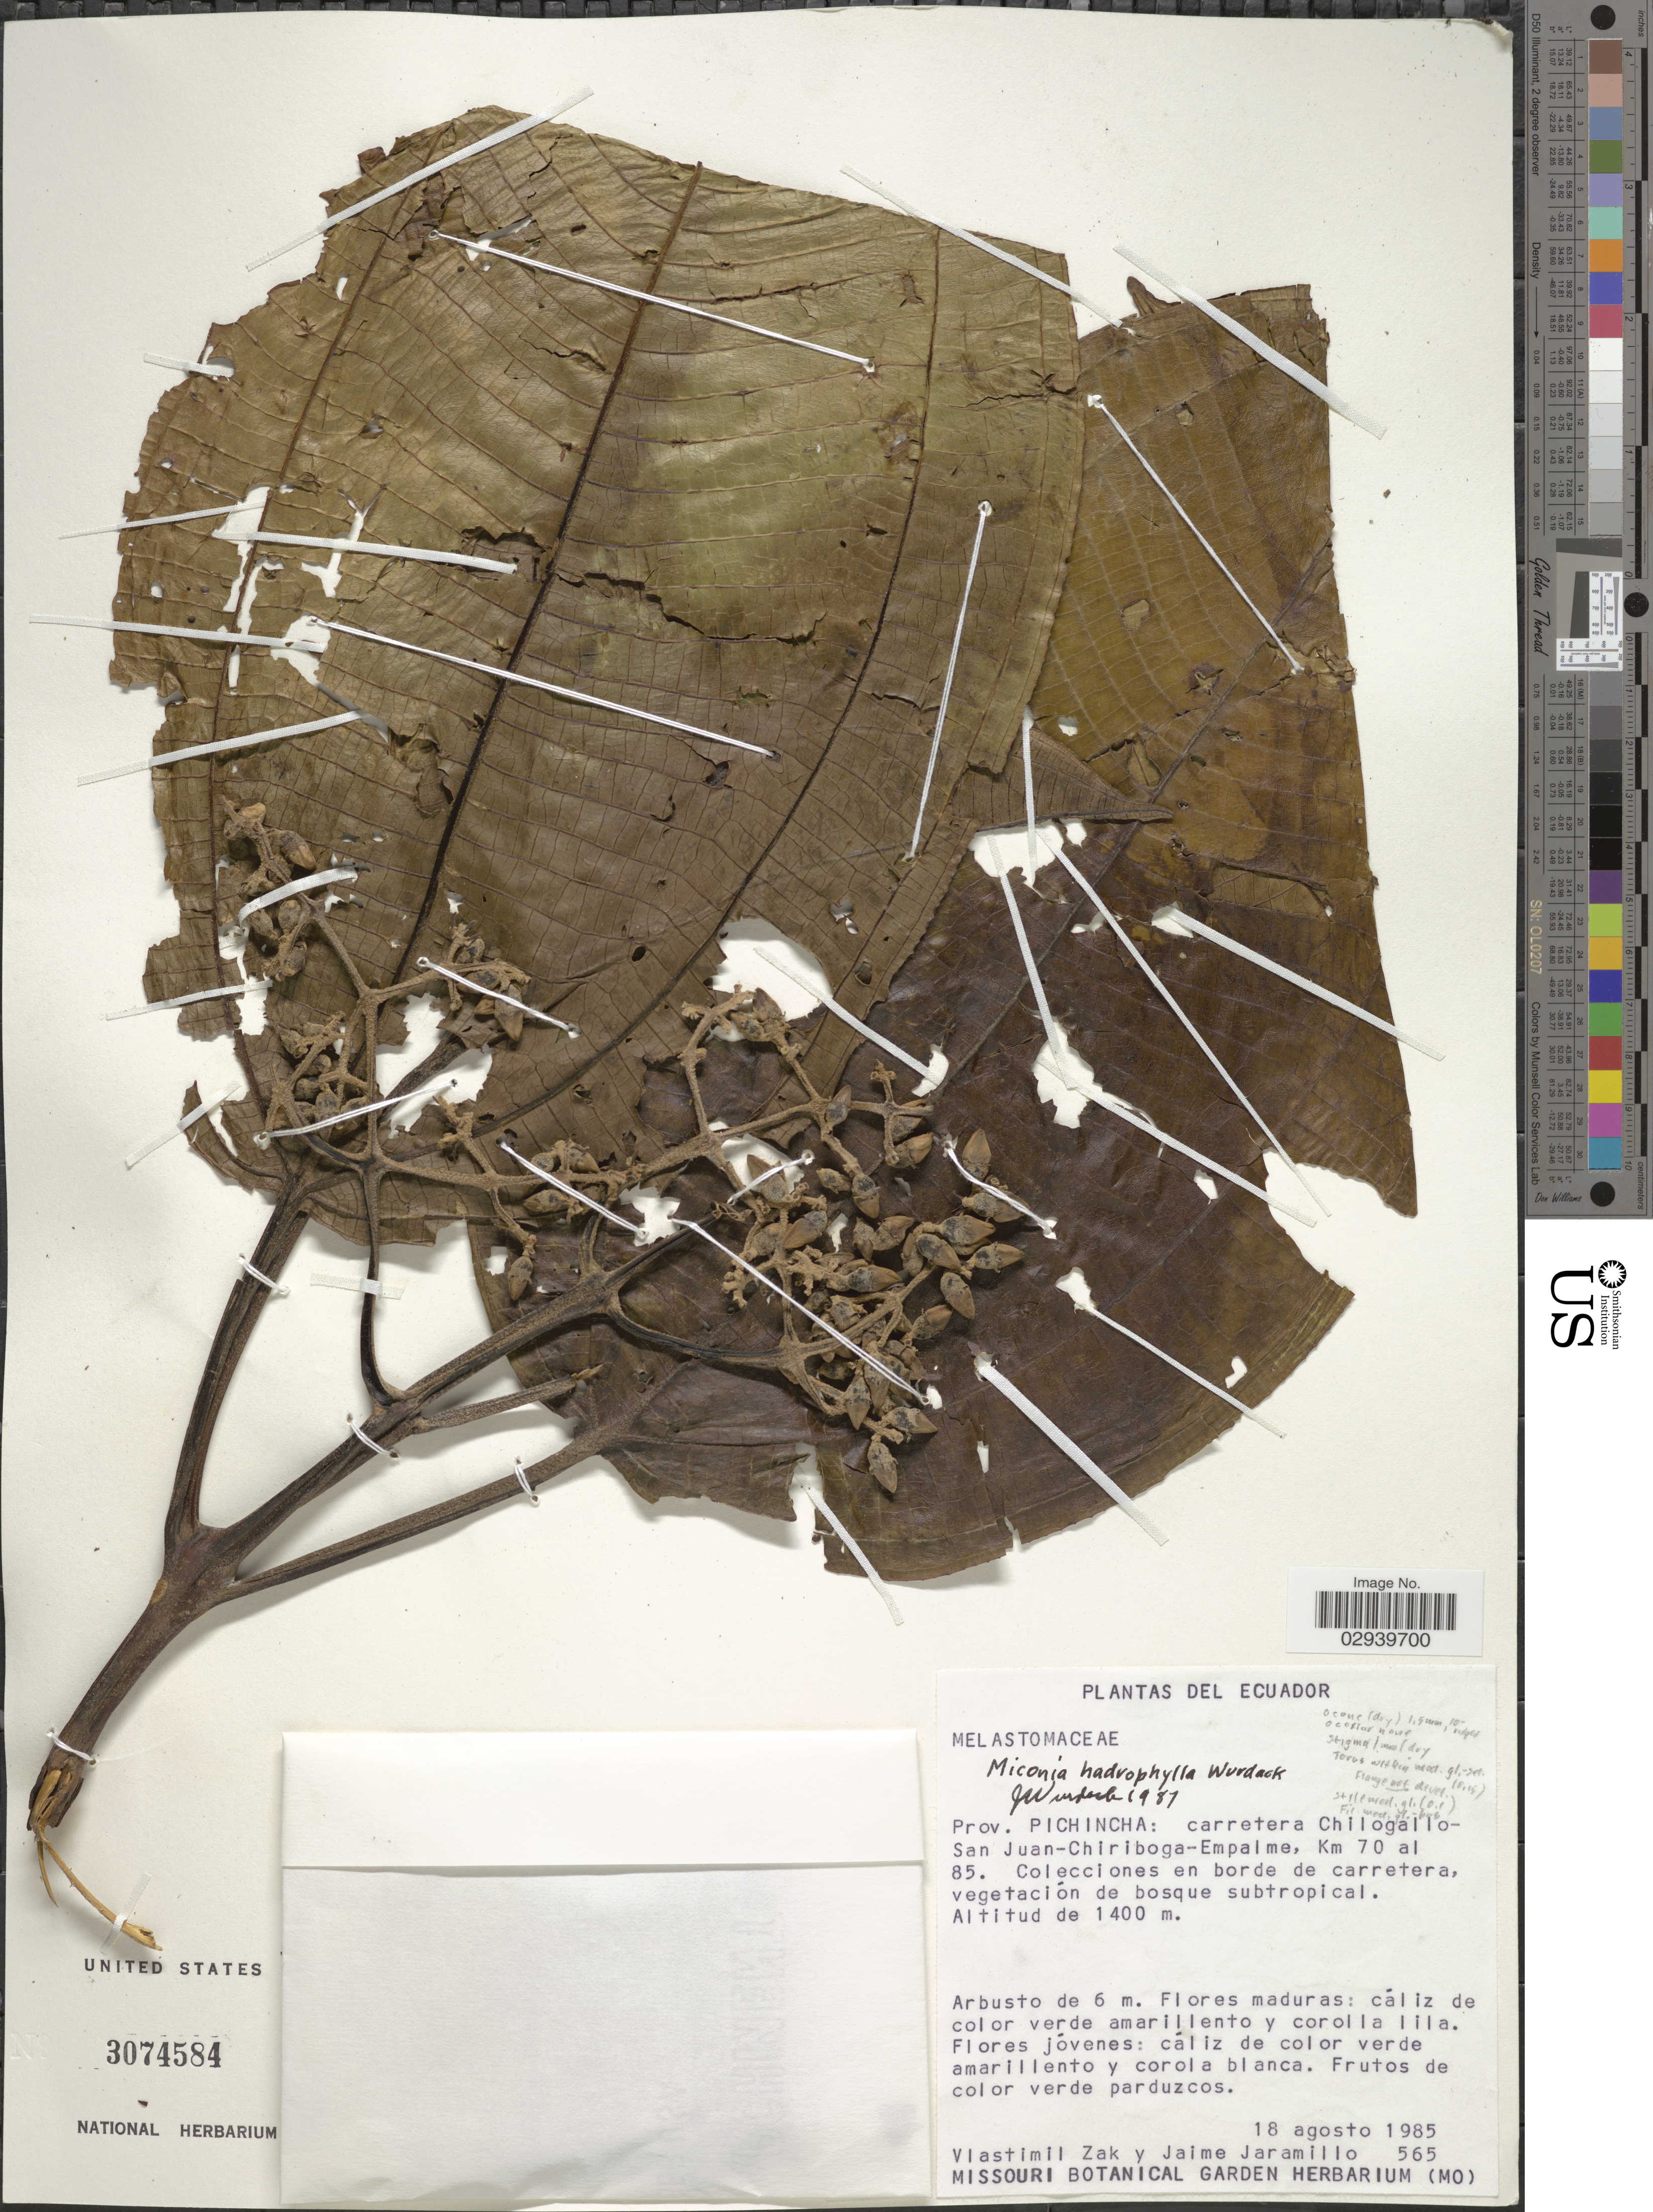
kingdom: Plantae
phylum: Tracheophyta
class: Magnoliopsida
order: Myrtales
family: Melastomataceae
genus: Miconia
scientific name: Miconia hadrophylla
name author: Wurdack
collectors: V. Zak & J. Jaramillo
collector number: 565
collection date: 1985-08-18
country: Ecuador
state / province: Pichincha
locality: Carretera Chilogallo-San Juan-Chiriboga-Empalme, Km 70 al 85.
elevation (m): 1400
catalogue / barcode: US 3074584